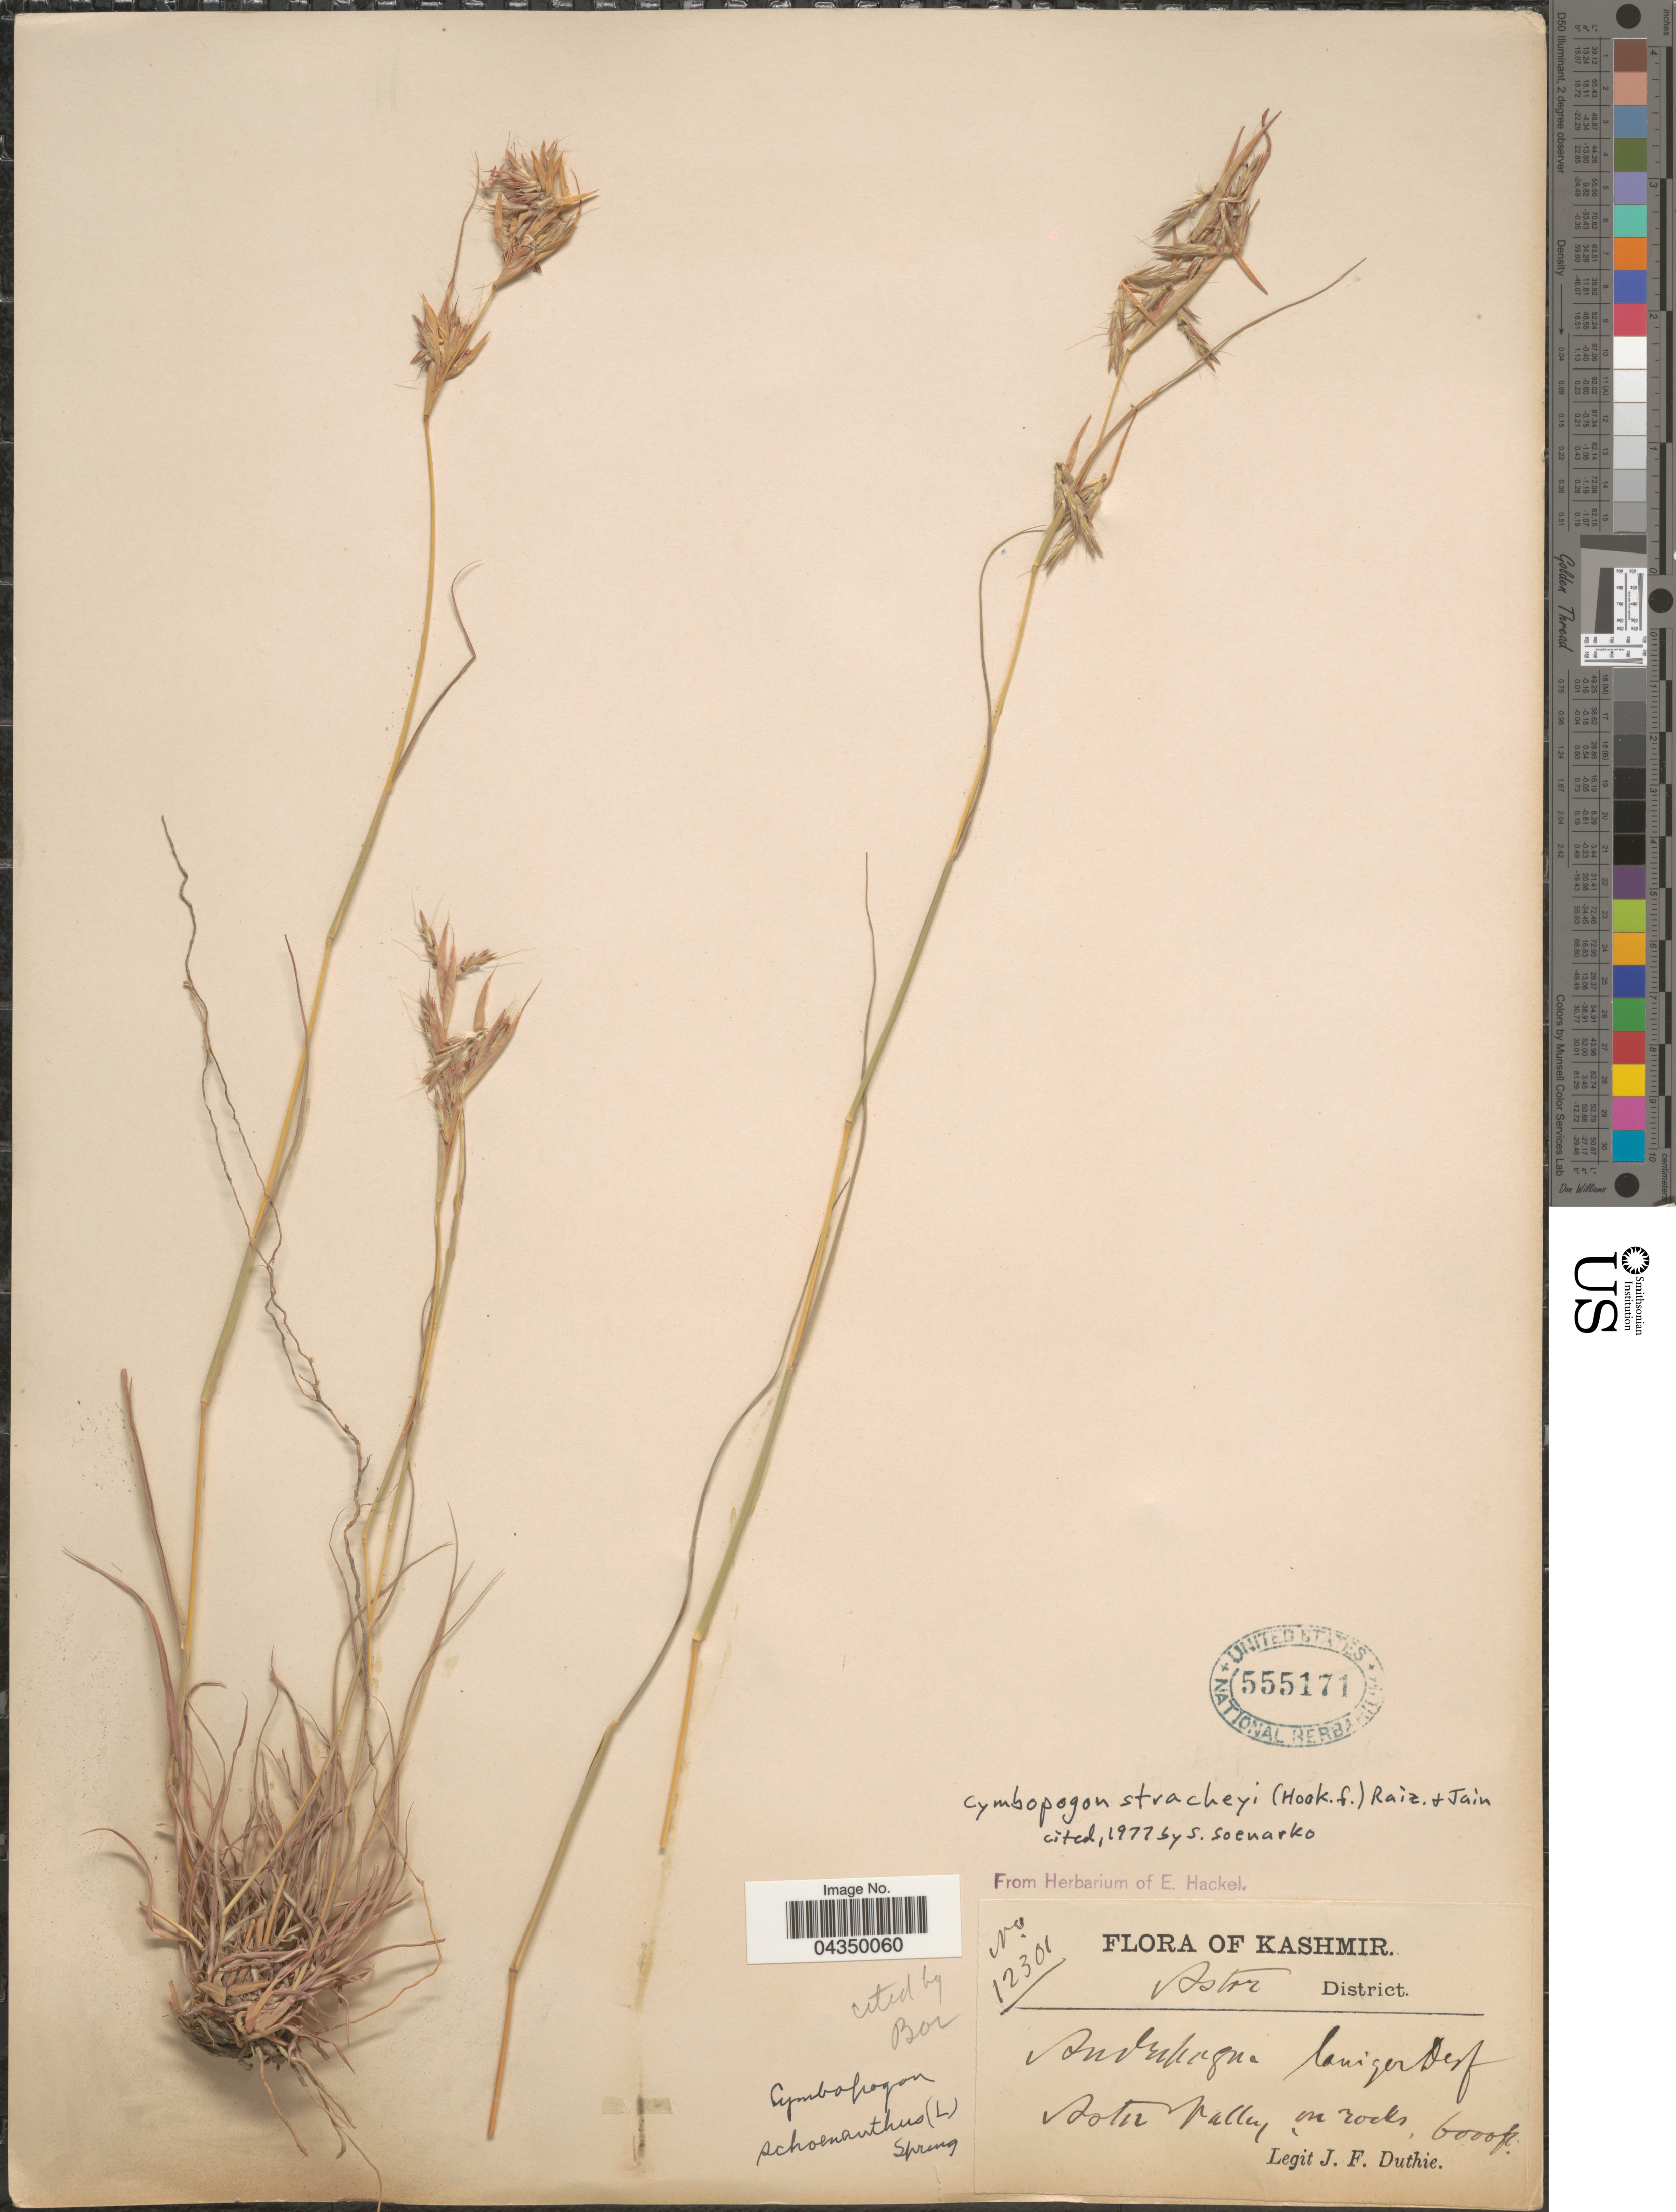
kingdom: Plantae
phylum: Tracheophyta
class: Liliopsida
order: Poales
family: Poaceae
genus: Cymbopogon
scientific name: Cymbopogon pospischillii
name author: (K. Schum.) C.E. Hubb.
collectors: J. F. Duthie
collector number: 12301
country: Pakistan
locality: Kashmir. Astor District. Astor Valley, on rocks.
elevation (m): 1829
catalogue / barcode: US 555171